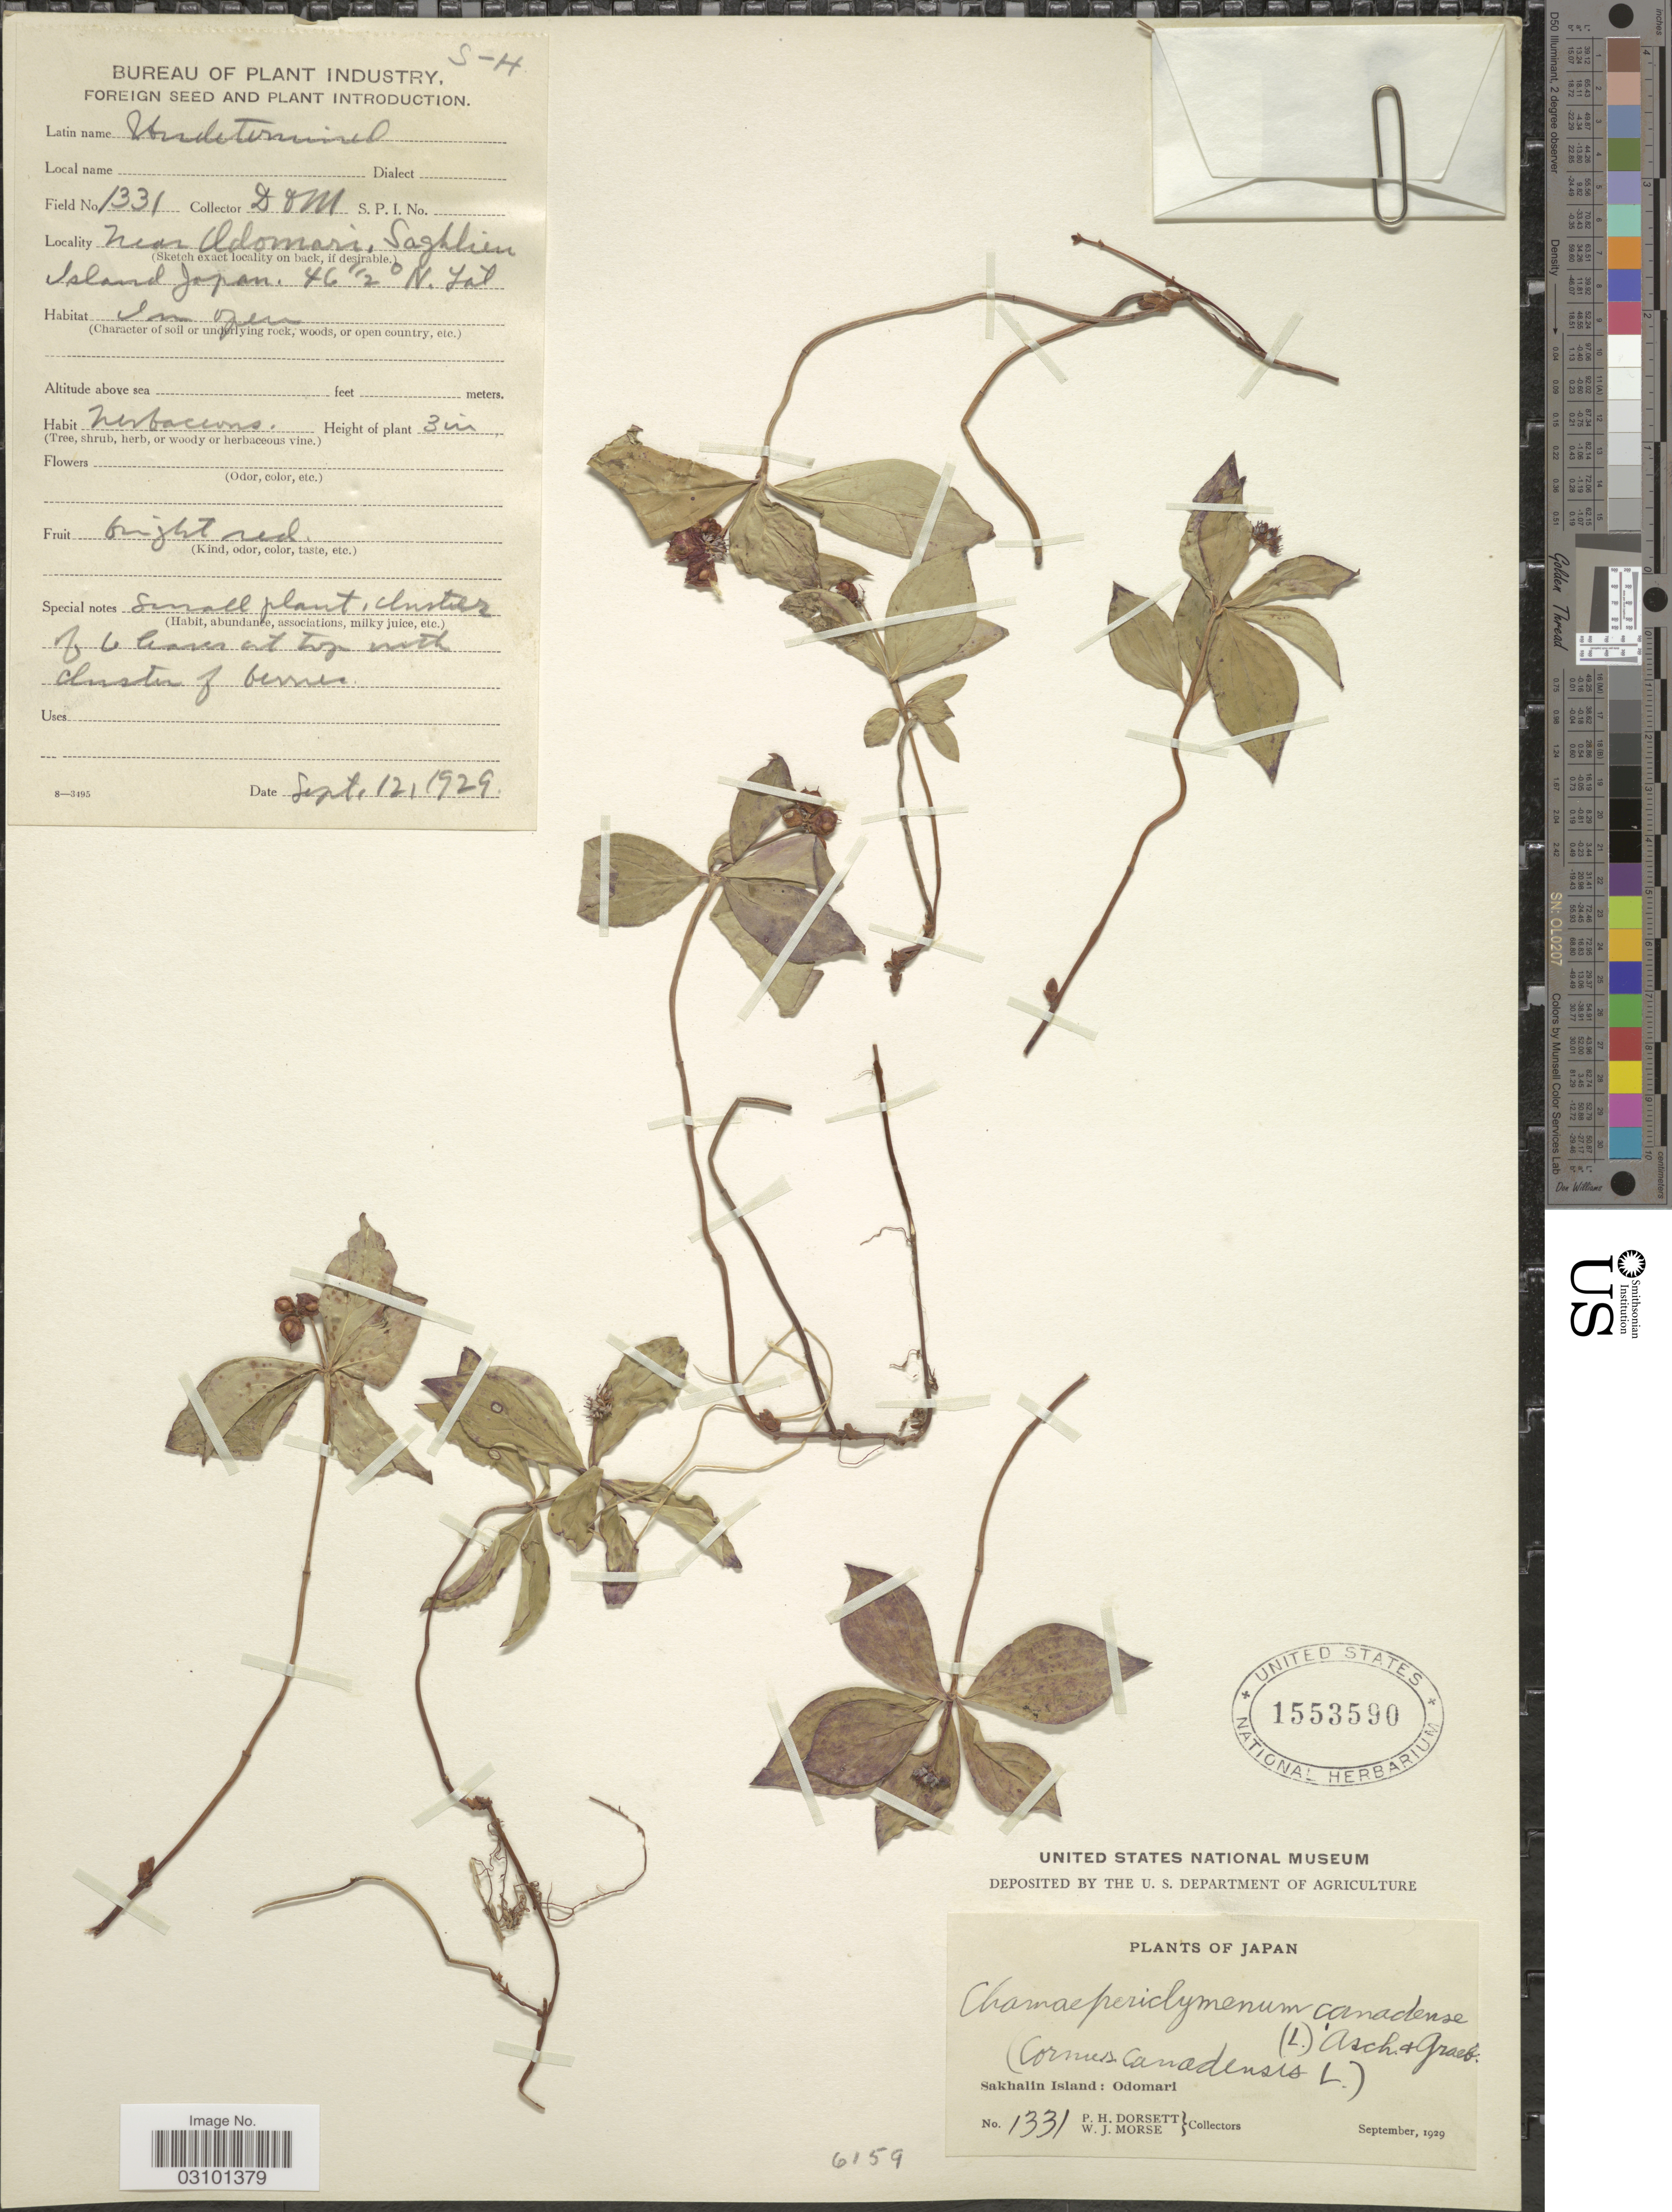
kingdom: Plantae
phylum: Tracheophyta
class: Magnoliopsida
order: Cornales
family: Cornaceae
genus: Cornus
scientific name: Cornus canadensis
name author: L.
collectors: P. H. Dorsett & W. J. Morse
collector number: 1331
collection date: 1929-09-12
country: Japan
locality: Sakhalin Island: Odomari.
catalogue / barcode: US 1553590